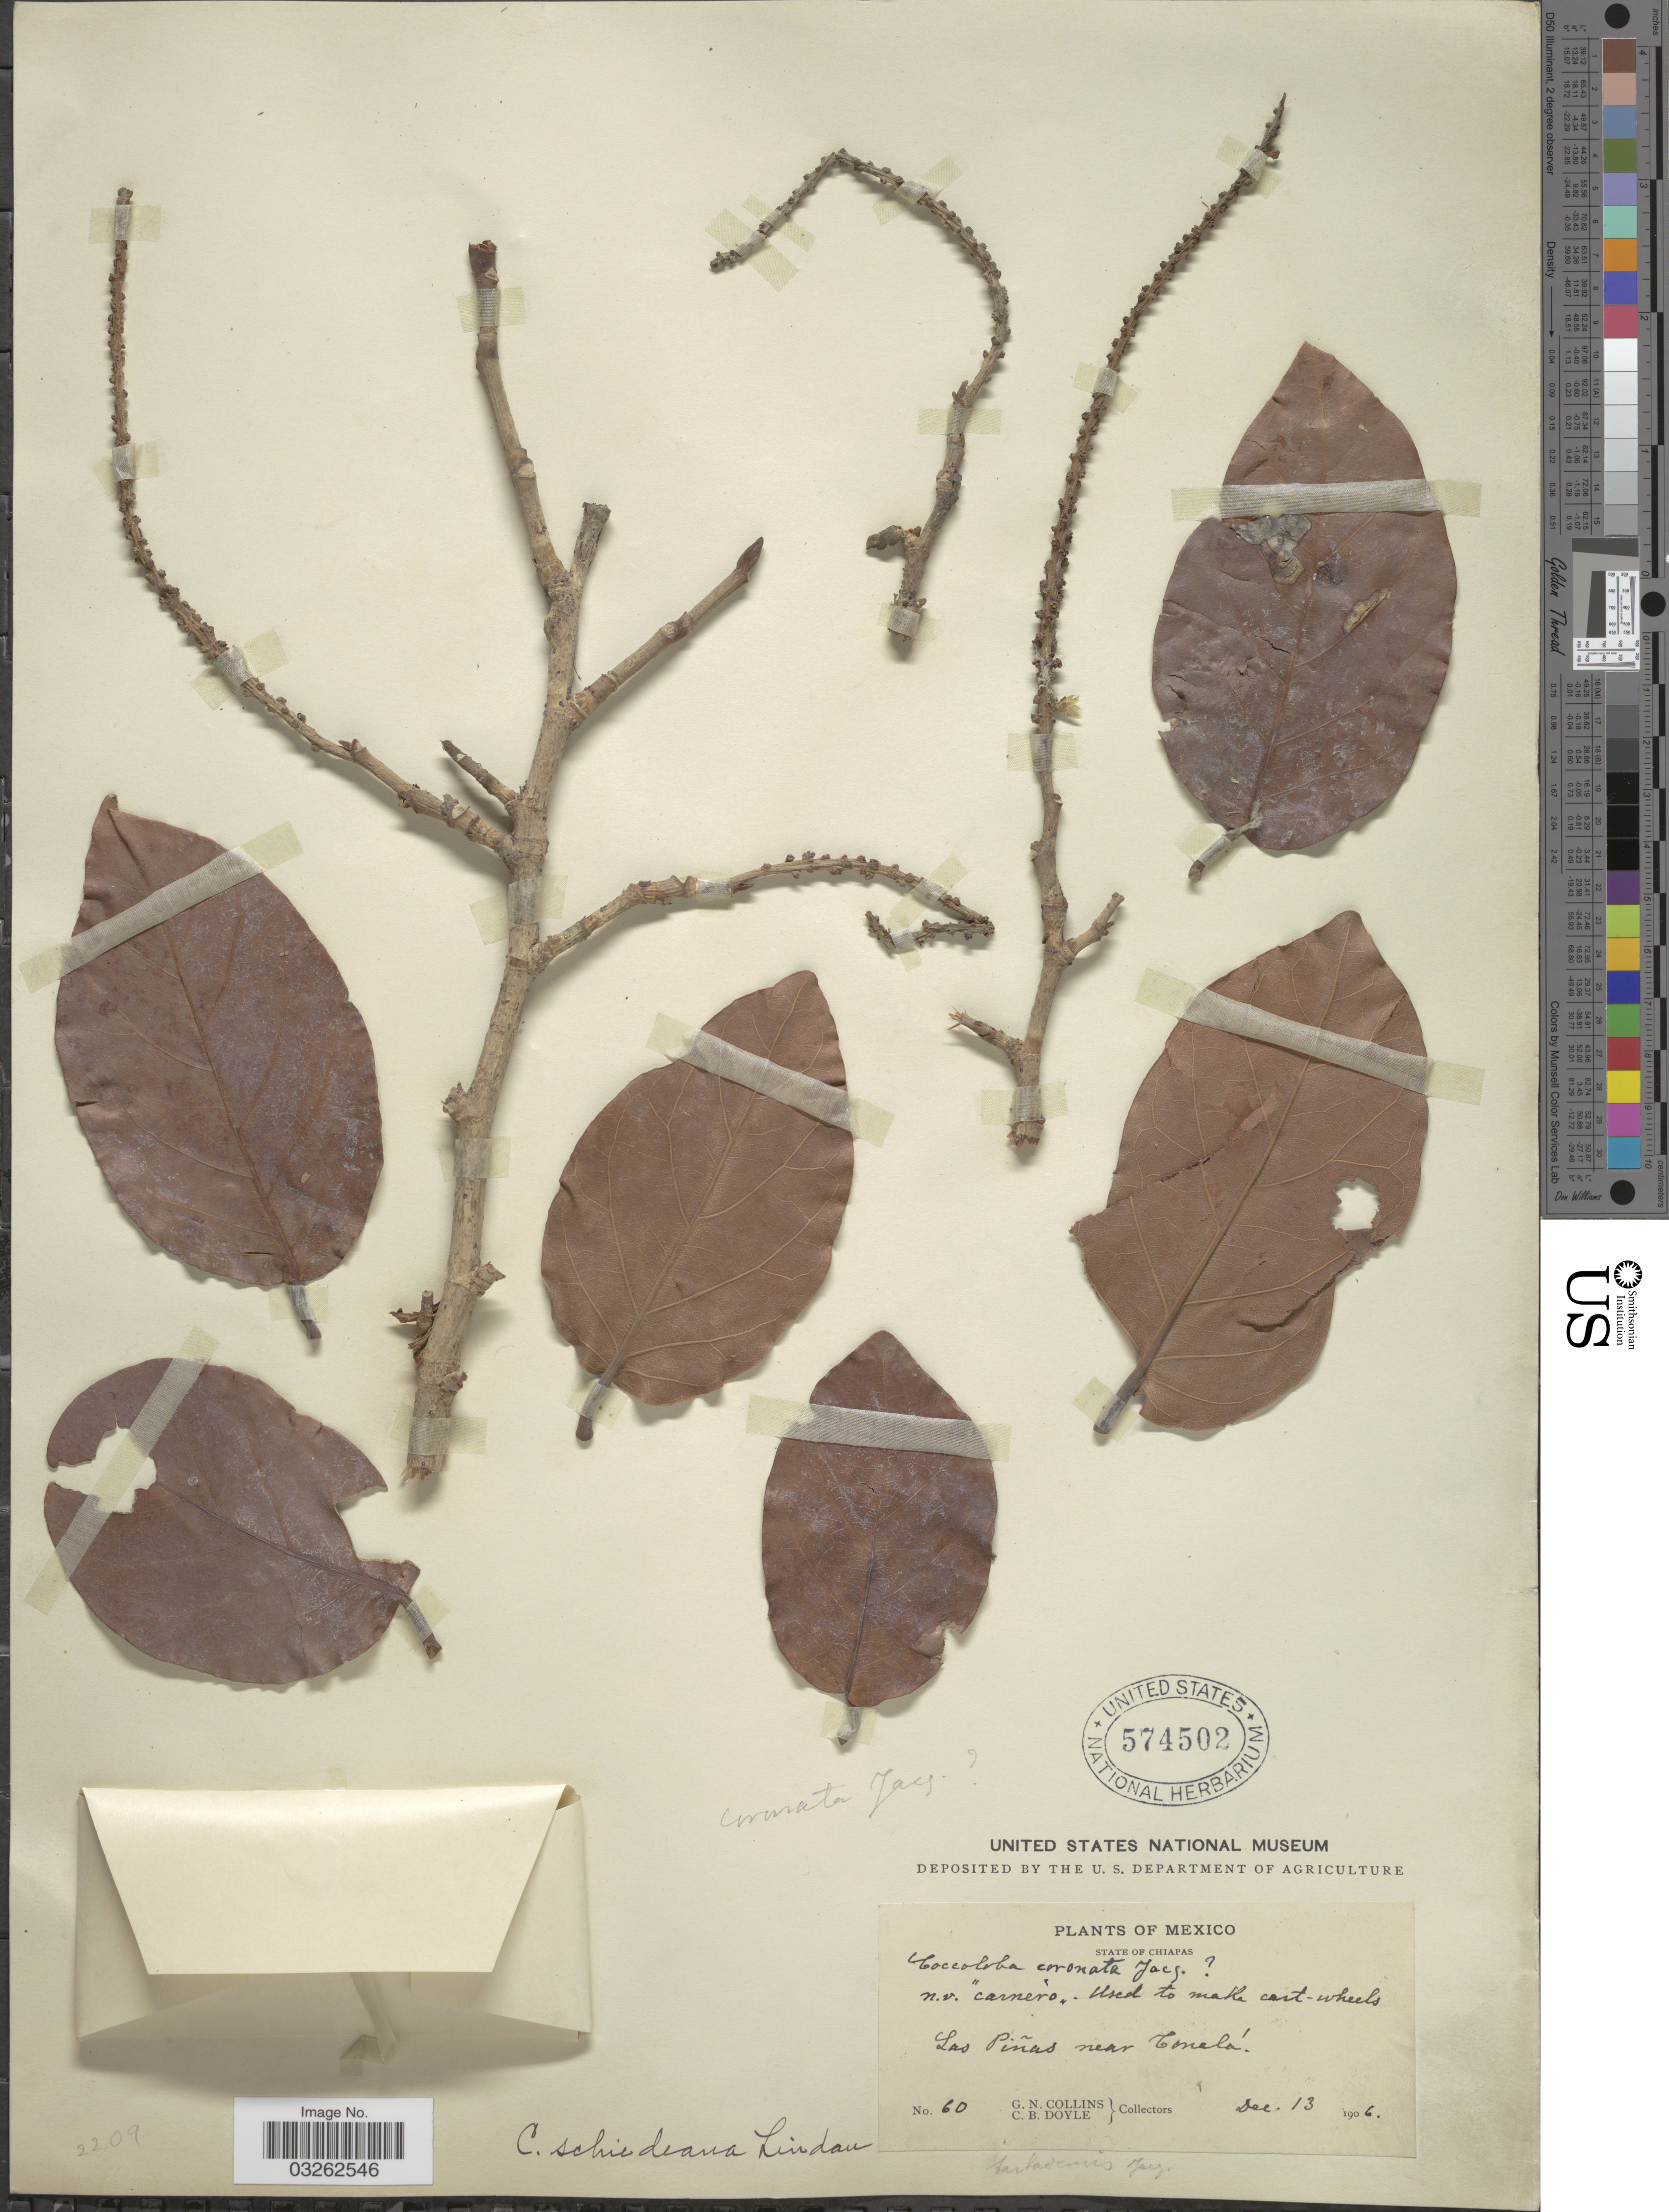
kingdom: Plantae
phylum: Tracheophyta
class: Magnoliopsida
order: Caryophyllales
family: Polygonaceae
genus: Coccoloba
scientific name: Coccoloba barbadensis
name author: Jacq.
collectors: G. Collins & C. Doyle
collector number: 60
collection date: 1906-12-13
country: Mexico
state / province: Chiapas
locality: Las Piñas near Tonalá.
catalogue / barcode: US 574502